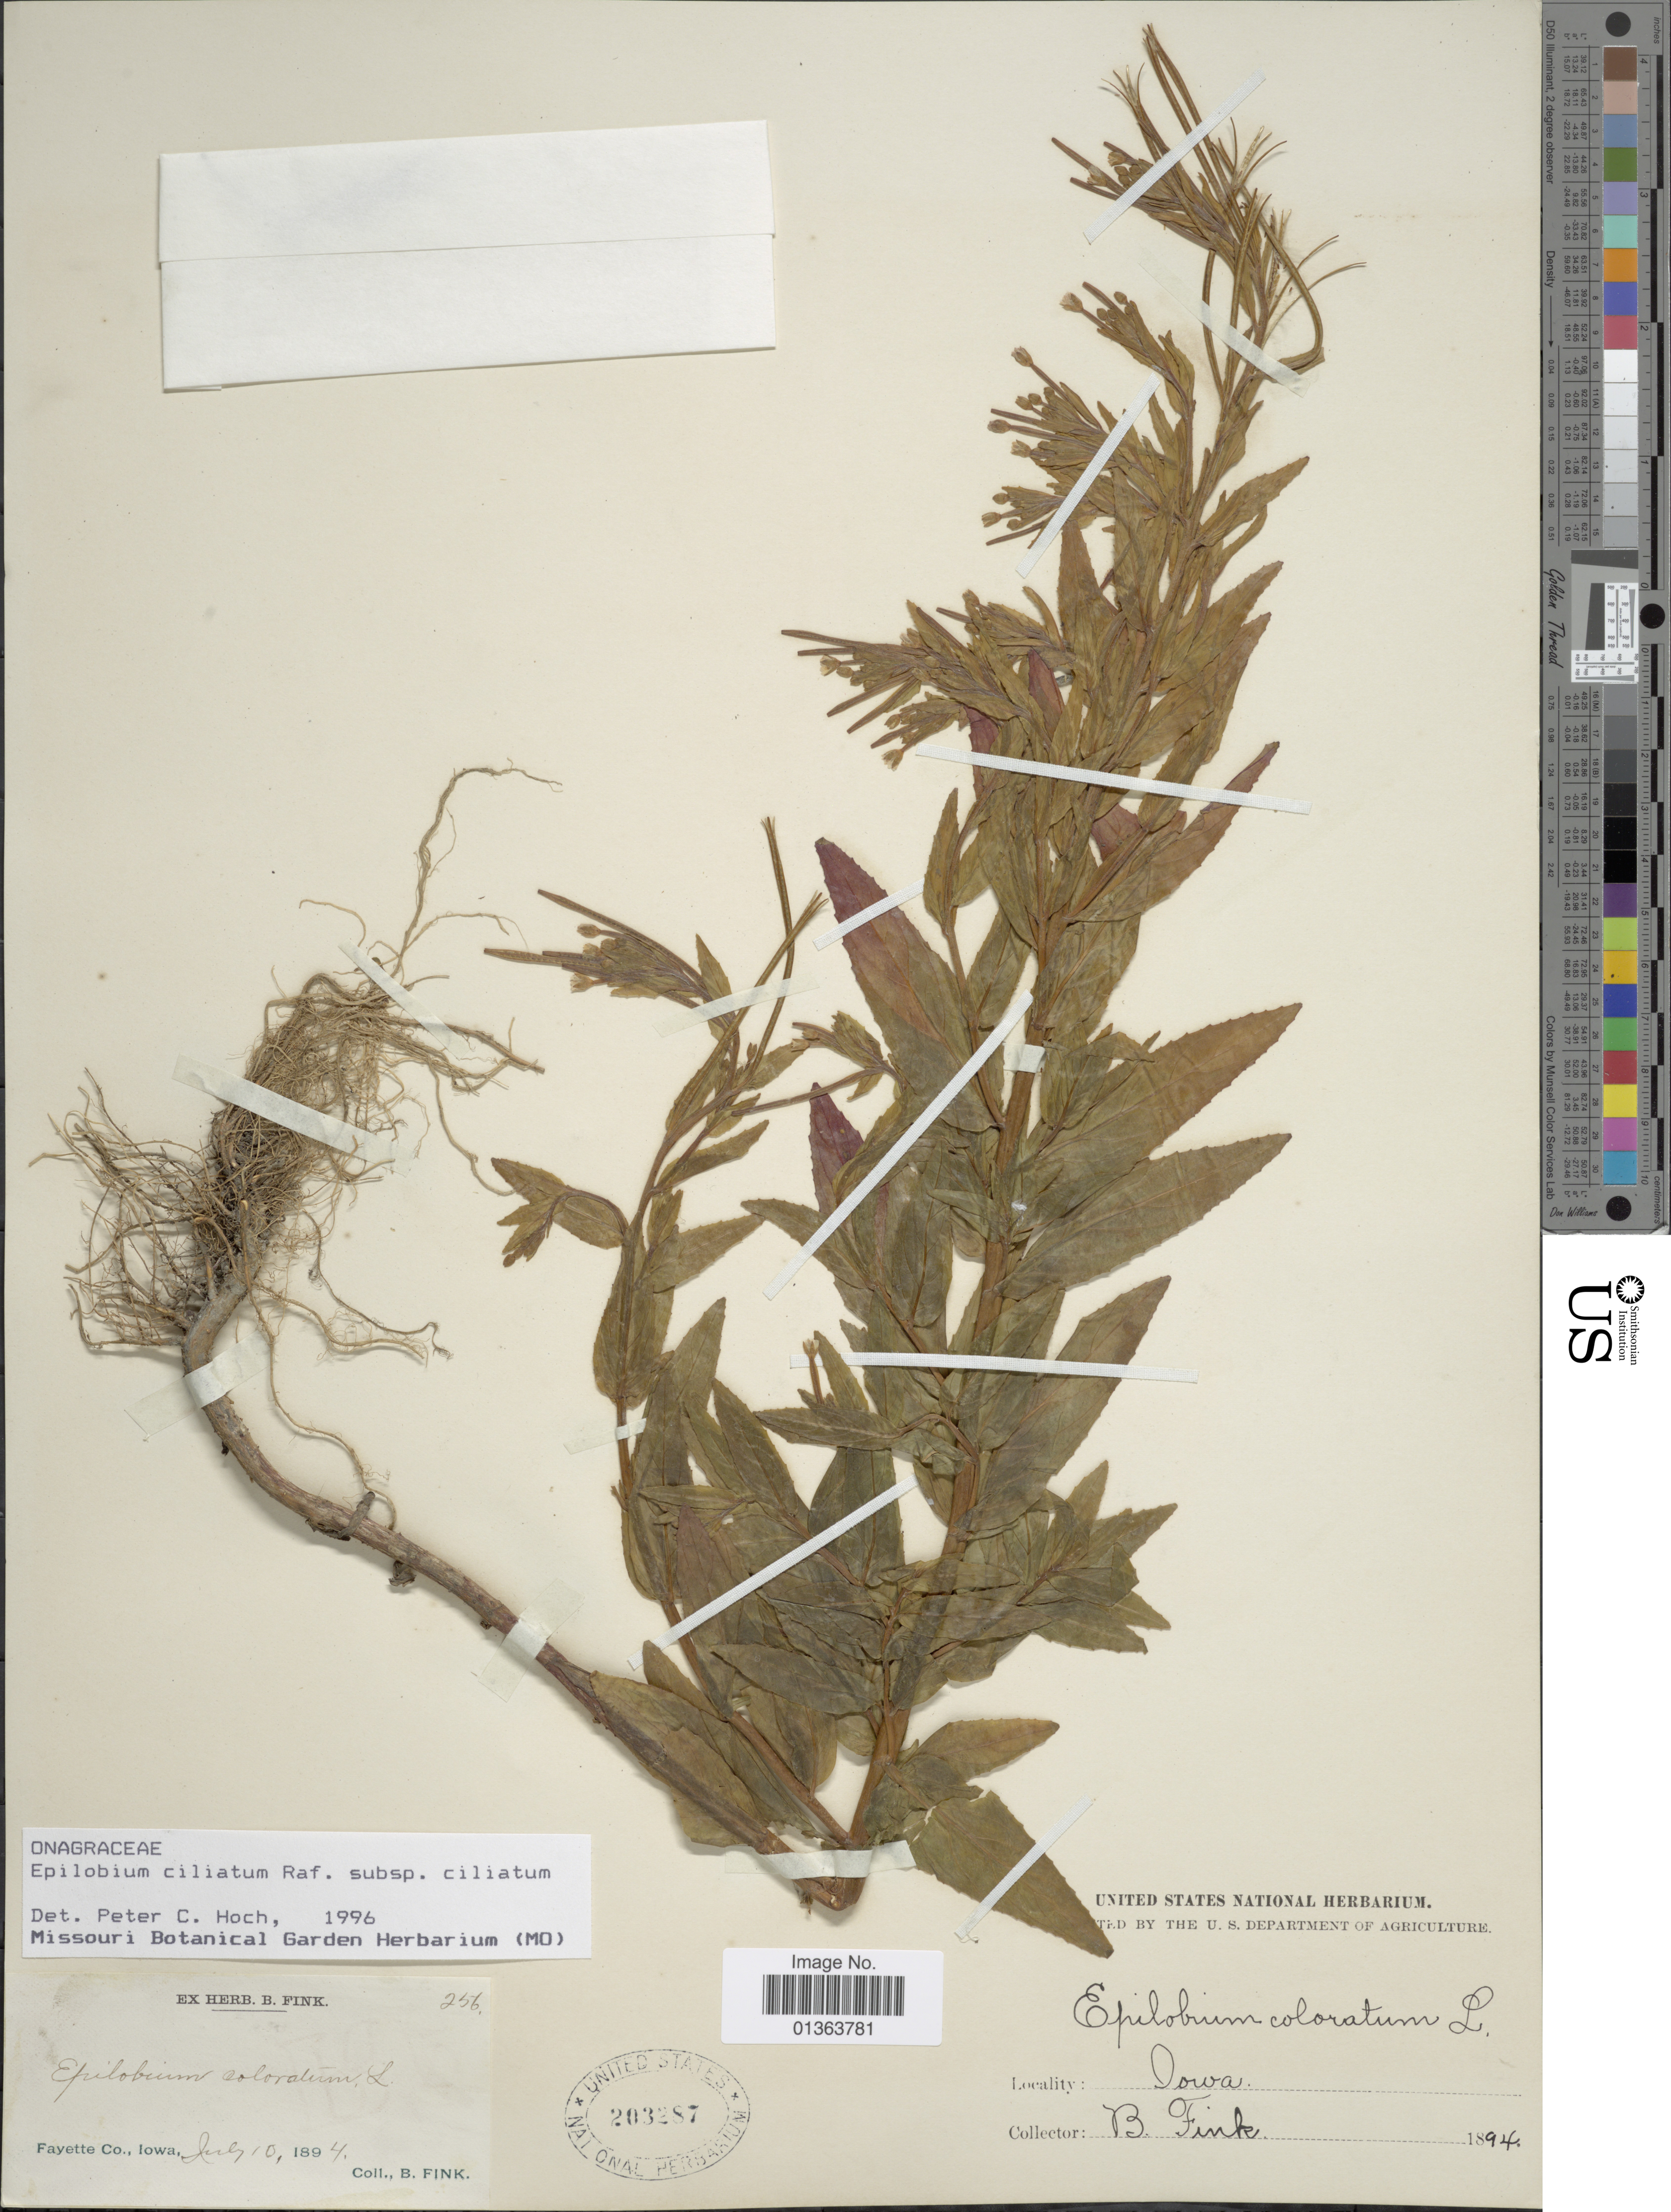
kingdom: Plantae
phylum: Tracheophyta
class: Magnoliopsida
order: Myrtales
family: Onagraceae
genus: Epilobium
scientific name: Epilobium ciliatum subsp. ciliatum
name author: Raf.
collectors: B. Fink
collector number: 256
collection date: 1894-07-10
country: United States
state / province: Iowa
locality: Fayette Co.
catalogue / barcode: US 203287